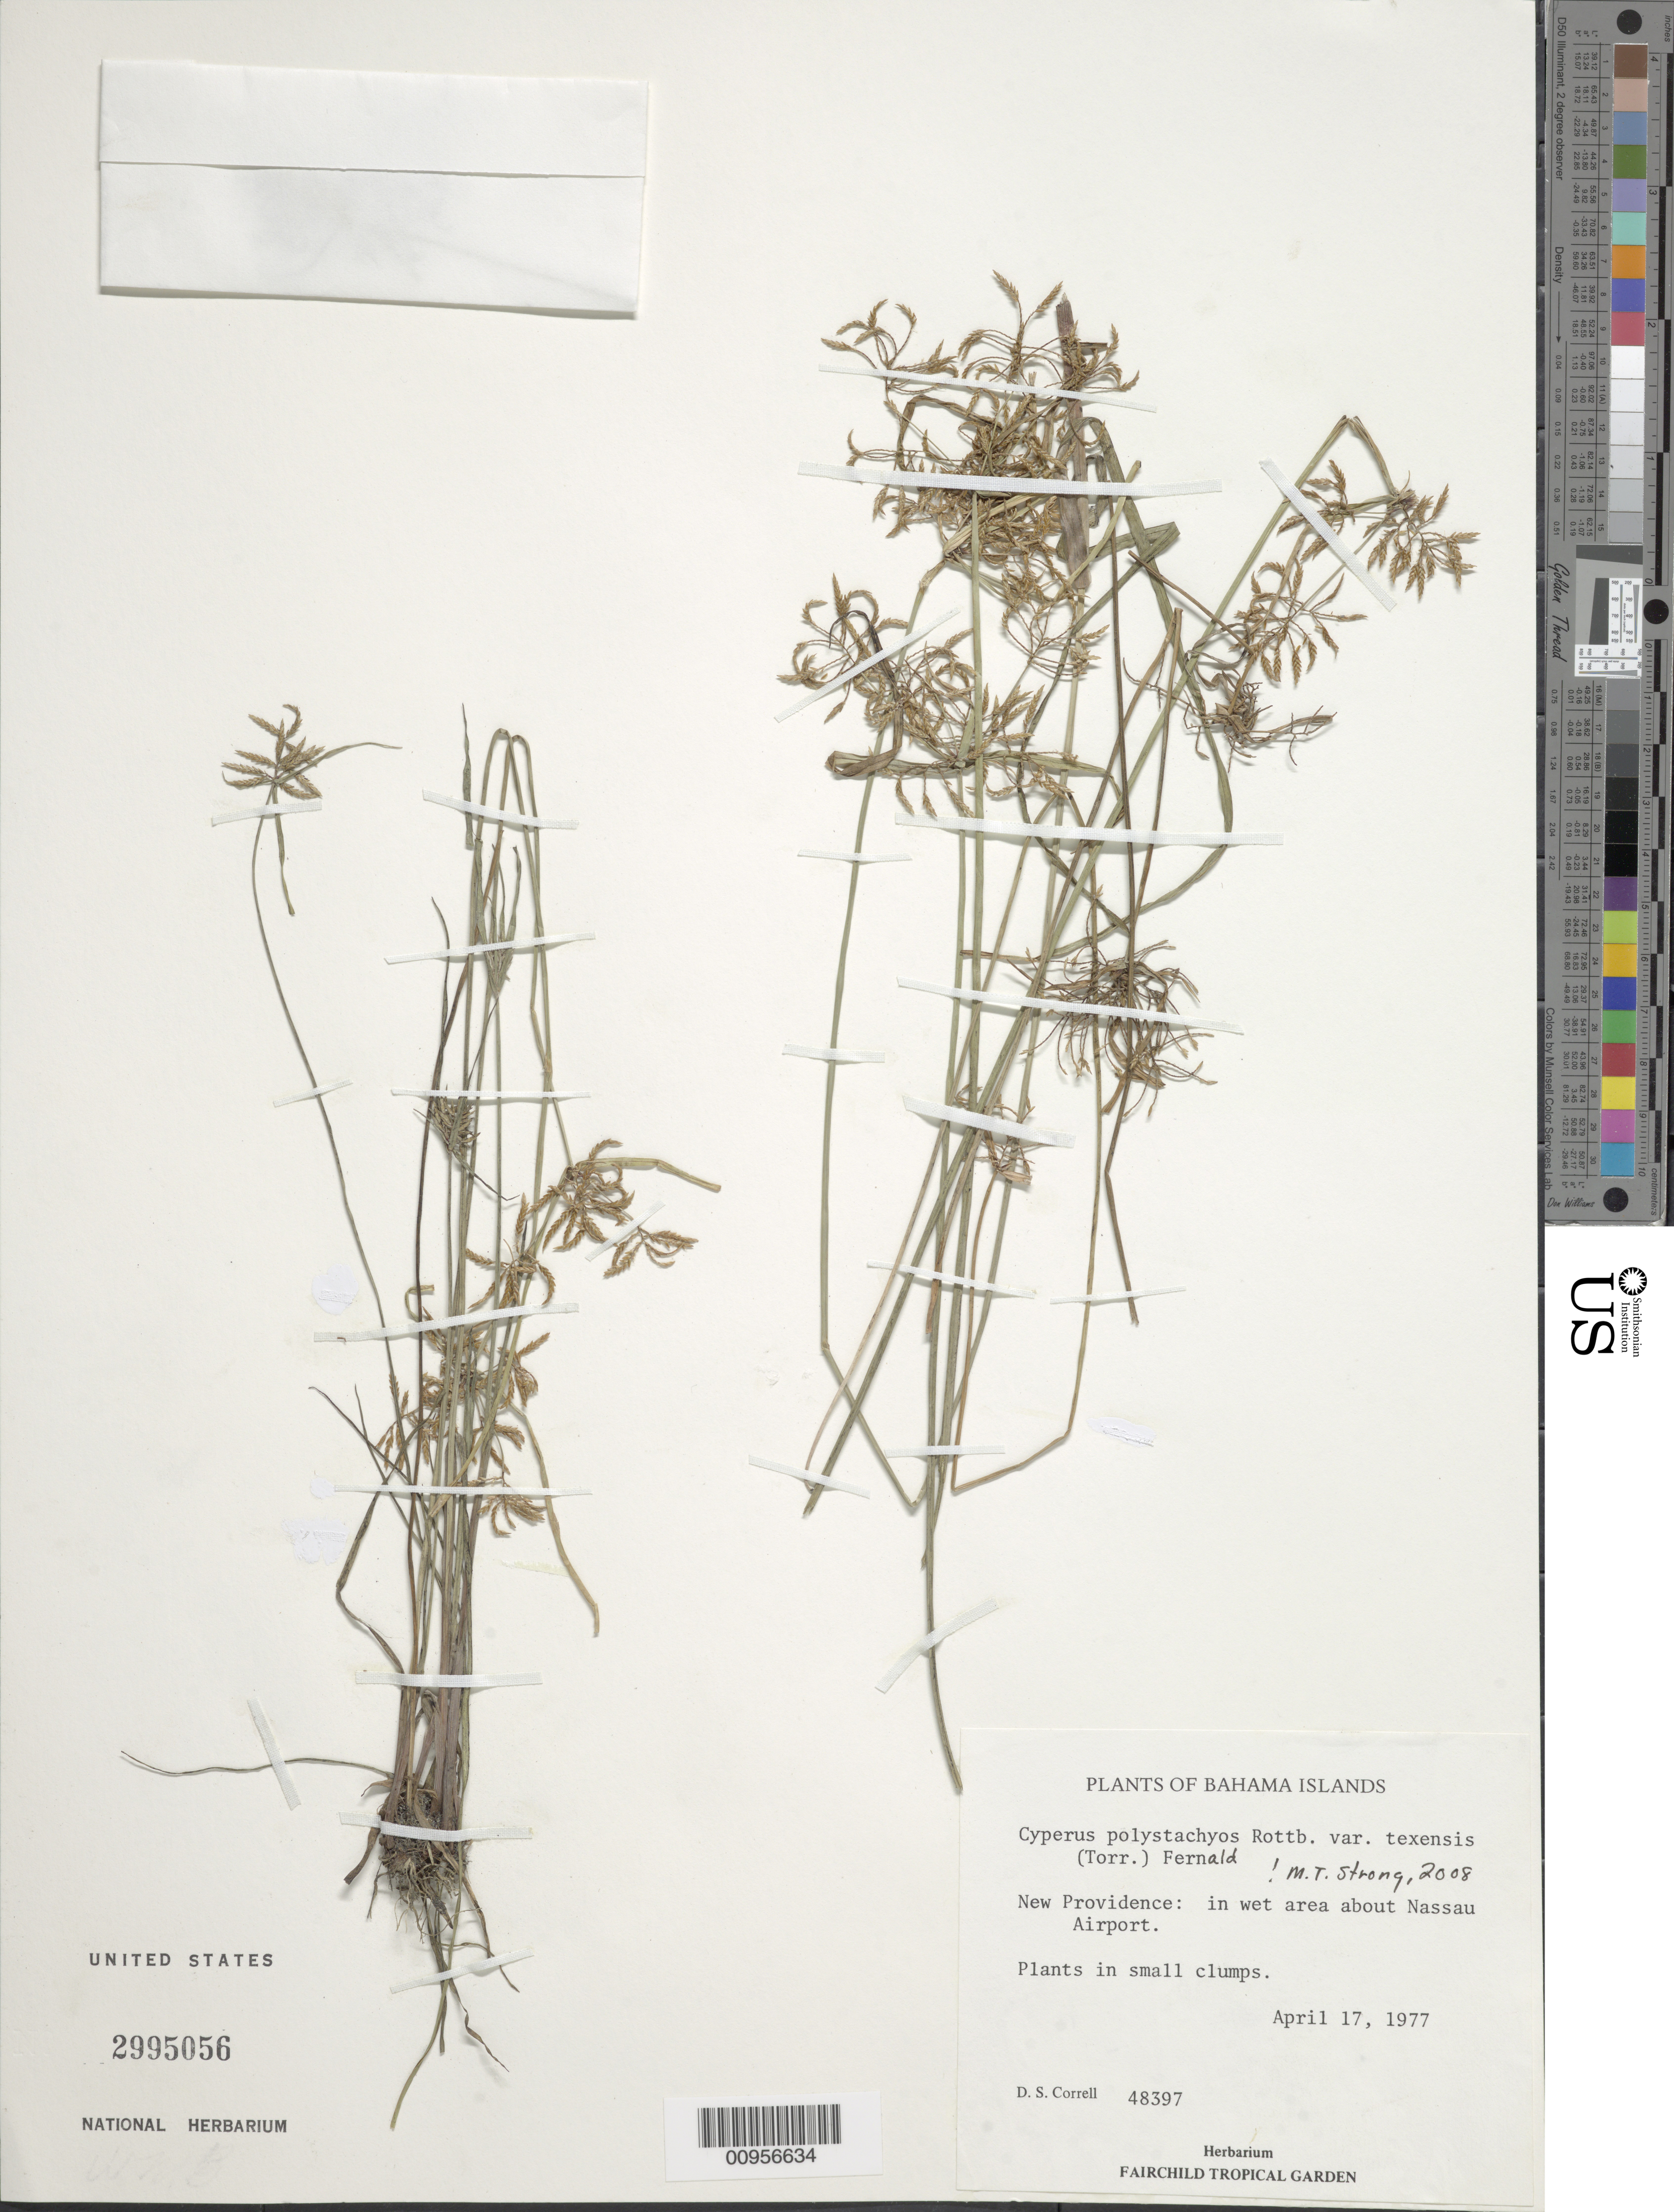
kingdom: Plantae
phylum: Tracheophyta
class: Liliopsida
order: Poales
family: Cyperaceae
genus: Cyperus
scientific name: Cyperus polystachyos var. texensis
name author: (Torr.) Fernald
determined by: Strong, M. T., (US), Smithsonian Institution - National Museum of Natural History (UNITED STATES)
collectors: D. S. Correll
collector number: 48397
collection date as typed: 17 Apr 1977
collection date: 1977-04-17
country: Bahamas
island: New Providence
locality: About Nassau Airport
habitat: In wet area about airport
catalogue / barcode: US 2995056